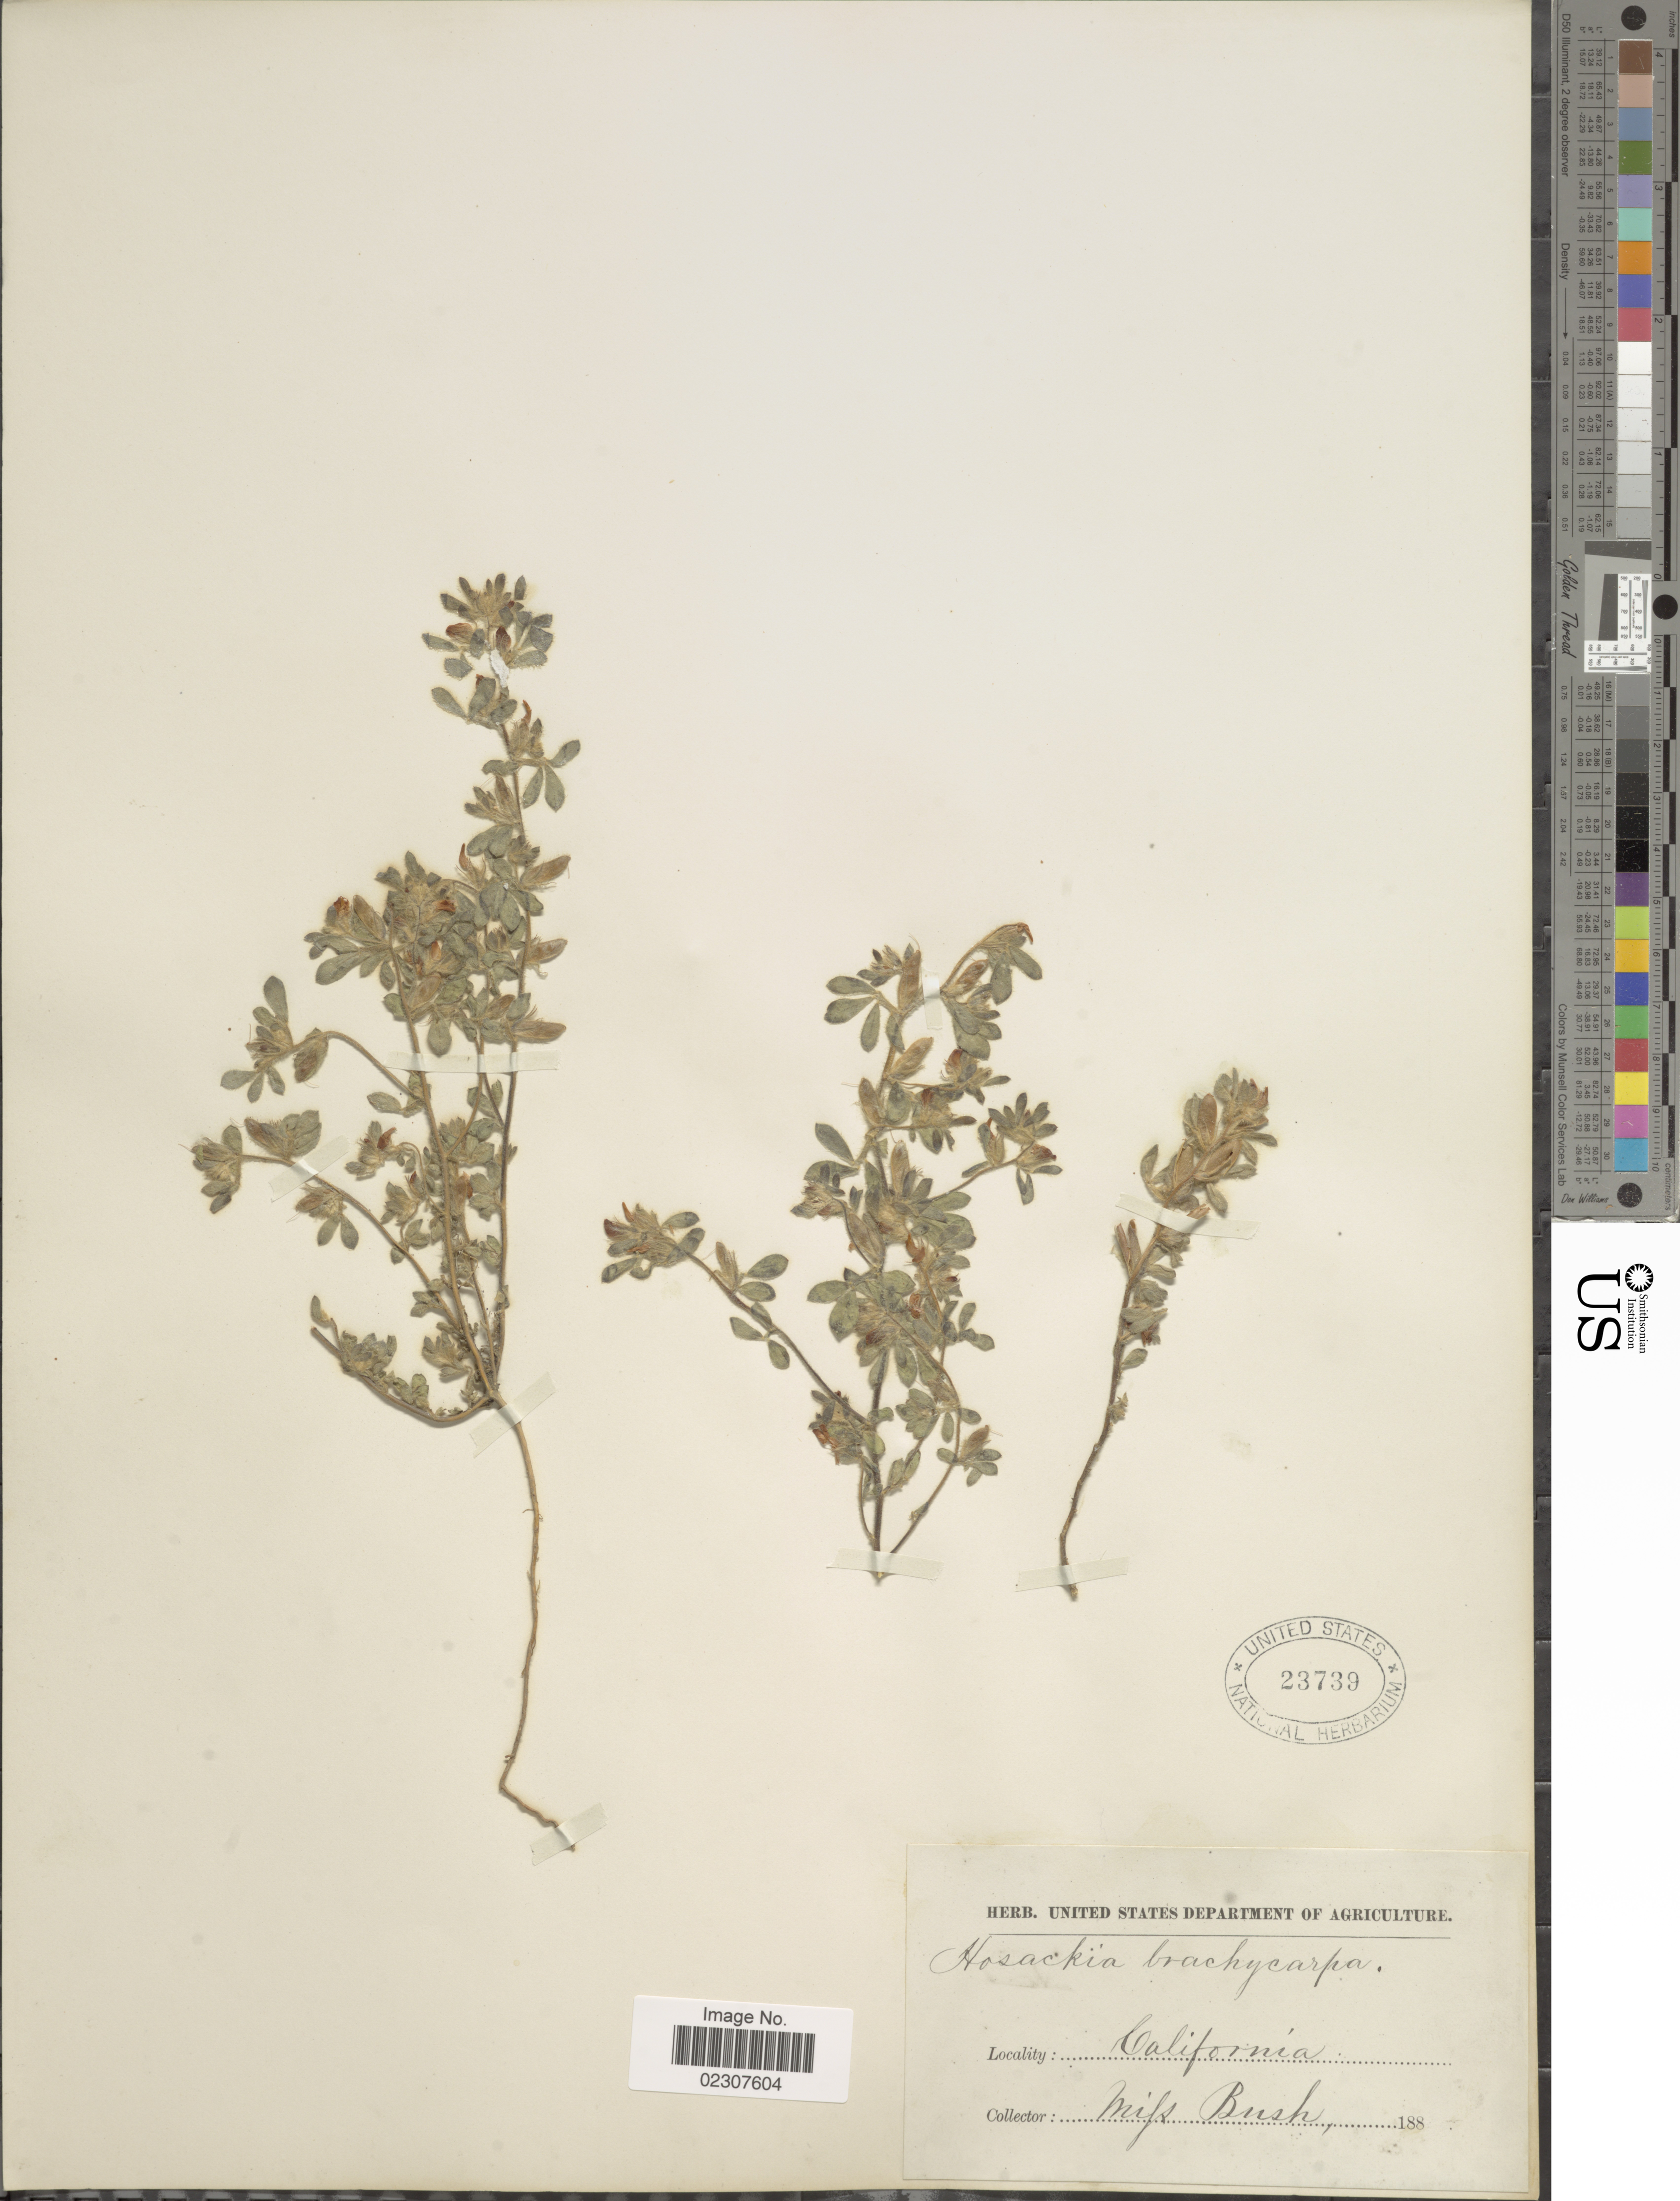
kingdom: Plantae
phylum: Tracheophyta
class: Magnoliopsida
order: Fabales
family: Fabaceae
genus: Acmispon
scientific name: Acmispon brachycarpus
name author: (Benth.) D.D. Sokoloff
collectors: -- Bush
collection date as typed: Transcribed d/m/y: //188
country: United States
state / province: California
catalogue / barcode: US 23739